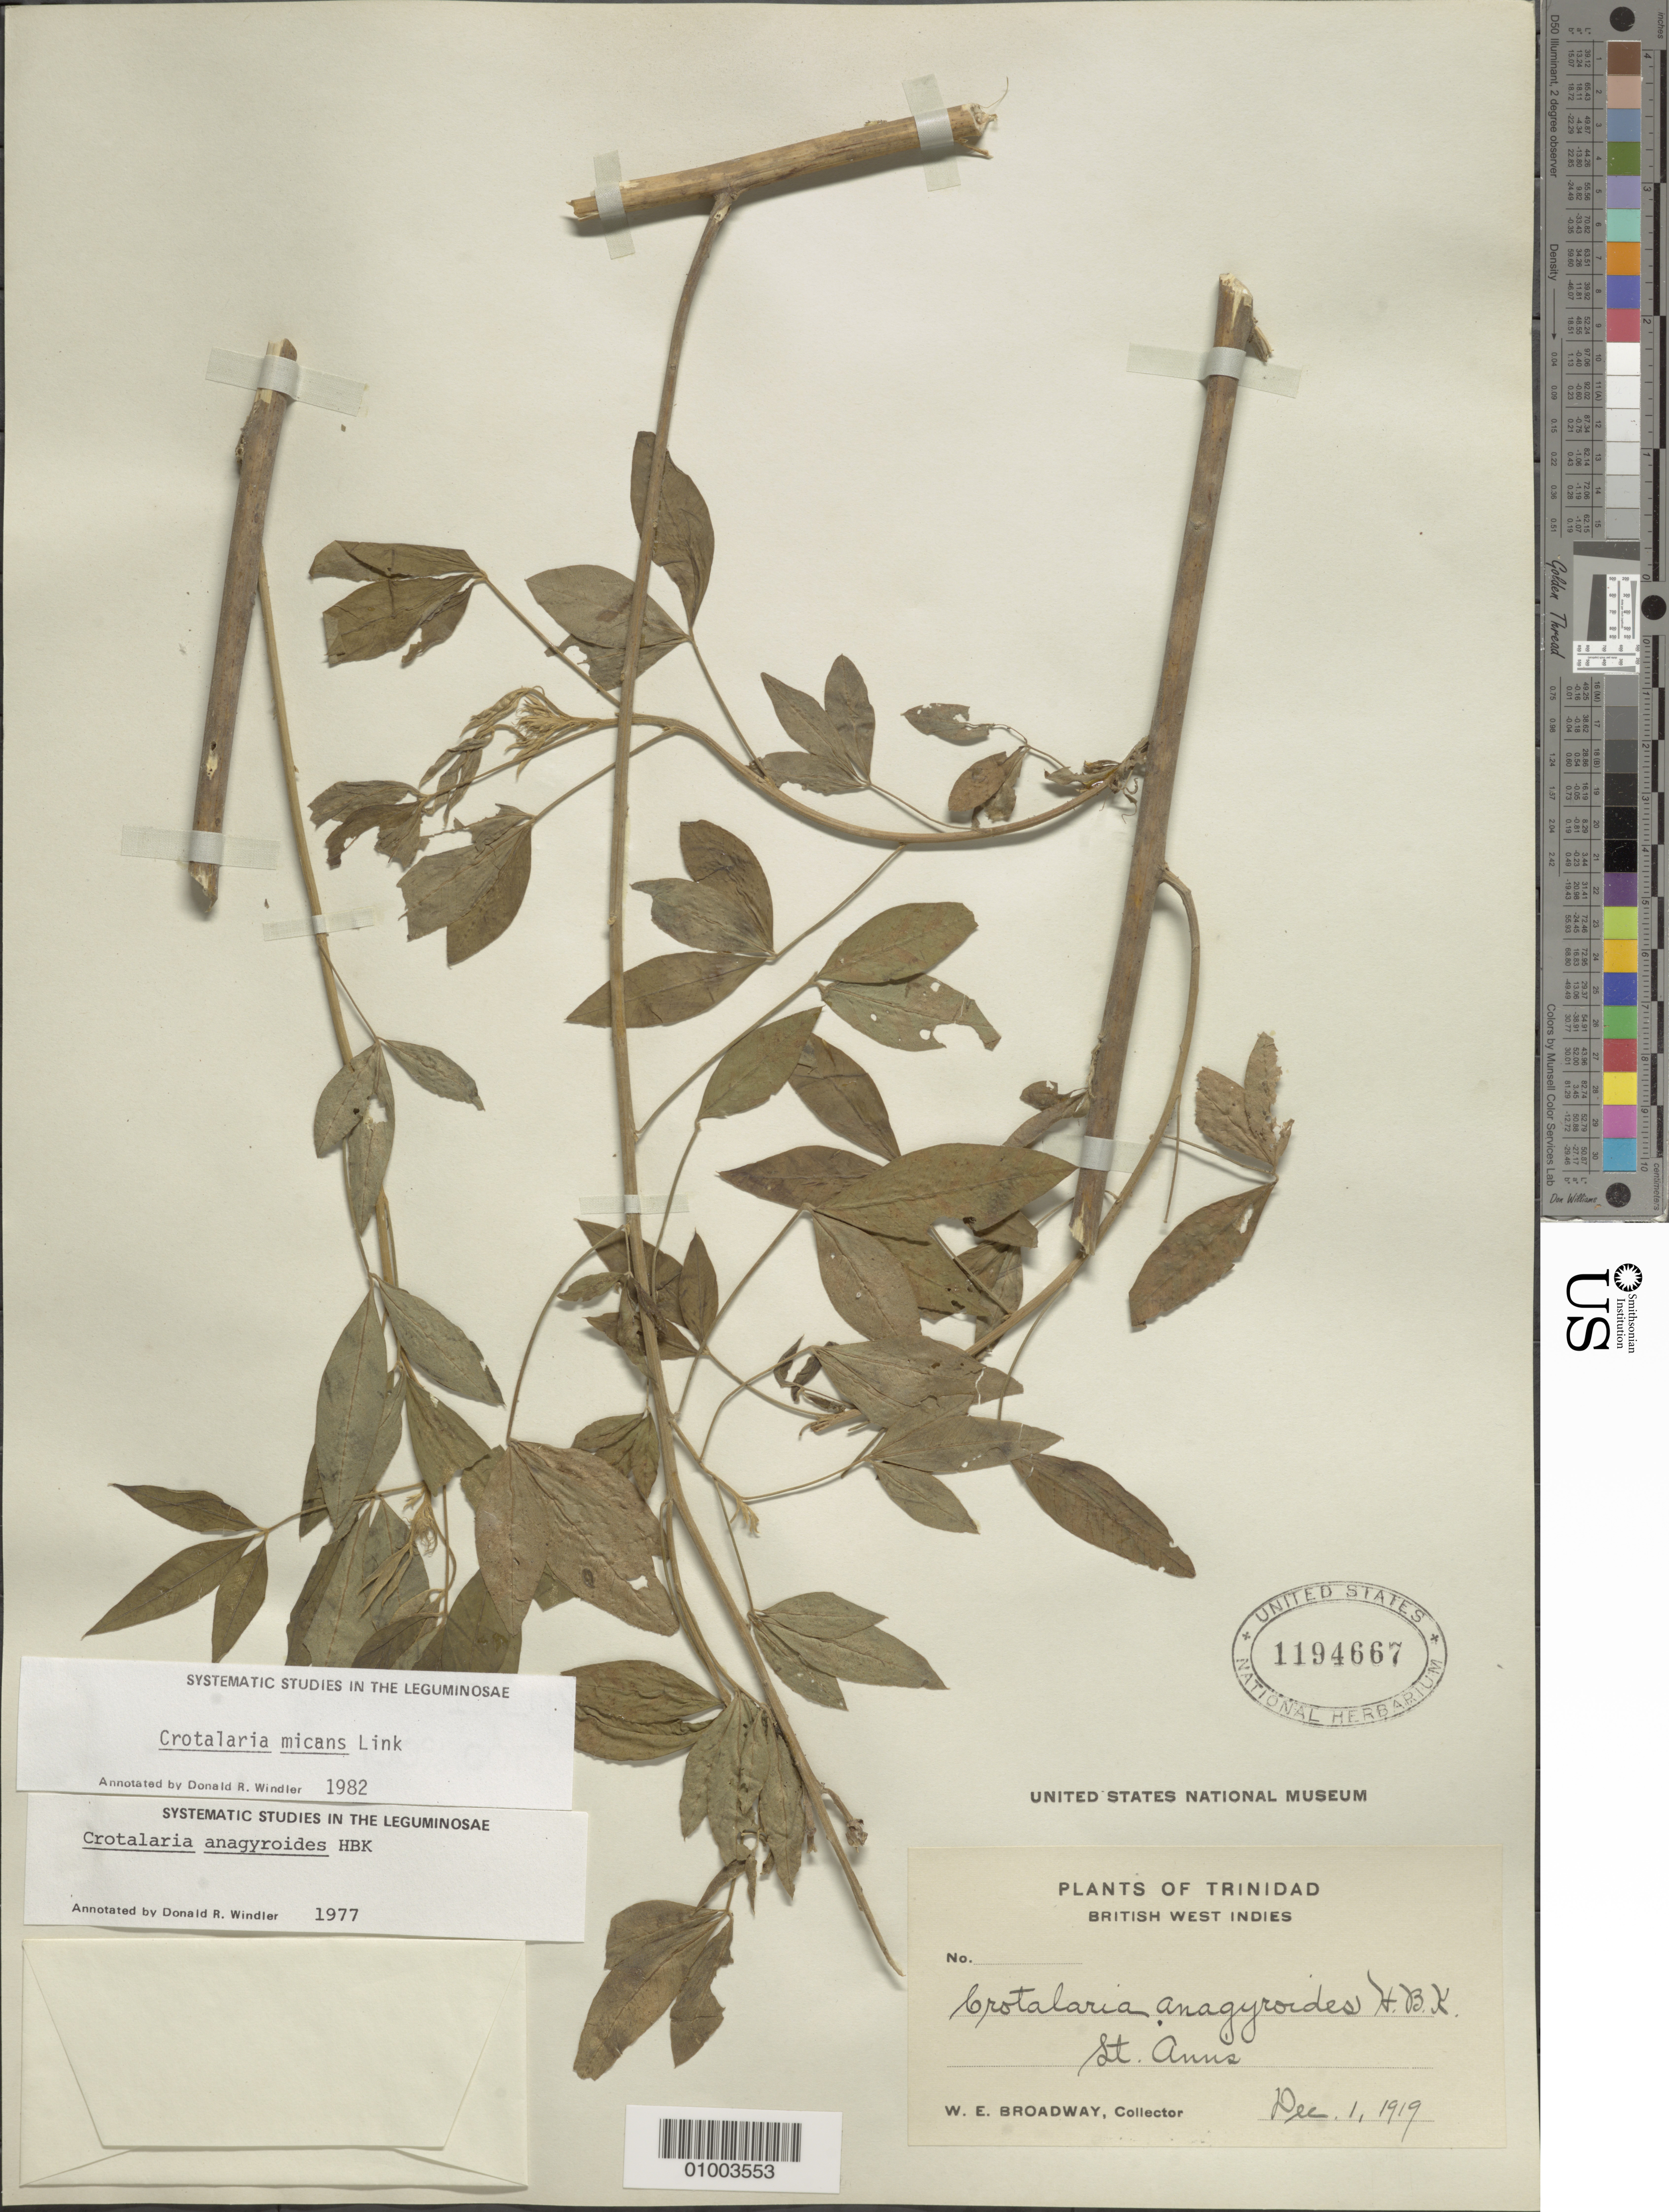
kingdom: Plantae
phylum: Tracheophyta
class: Magnoliopsida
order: Fabales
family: Fabaceae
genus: Crotalaria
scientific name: Crotalaria micans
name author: Link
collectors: W. E. Broadway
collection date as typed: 01 Dec 1919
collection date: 1919-12-01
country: Trinidad and Tobago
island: Trinidad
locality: St. Anns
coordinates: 0 N, 0 E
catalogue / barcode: US 1194667